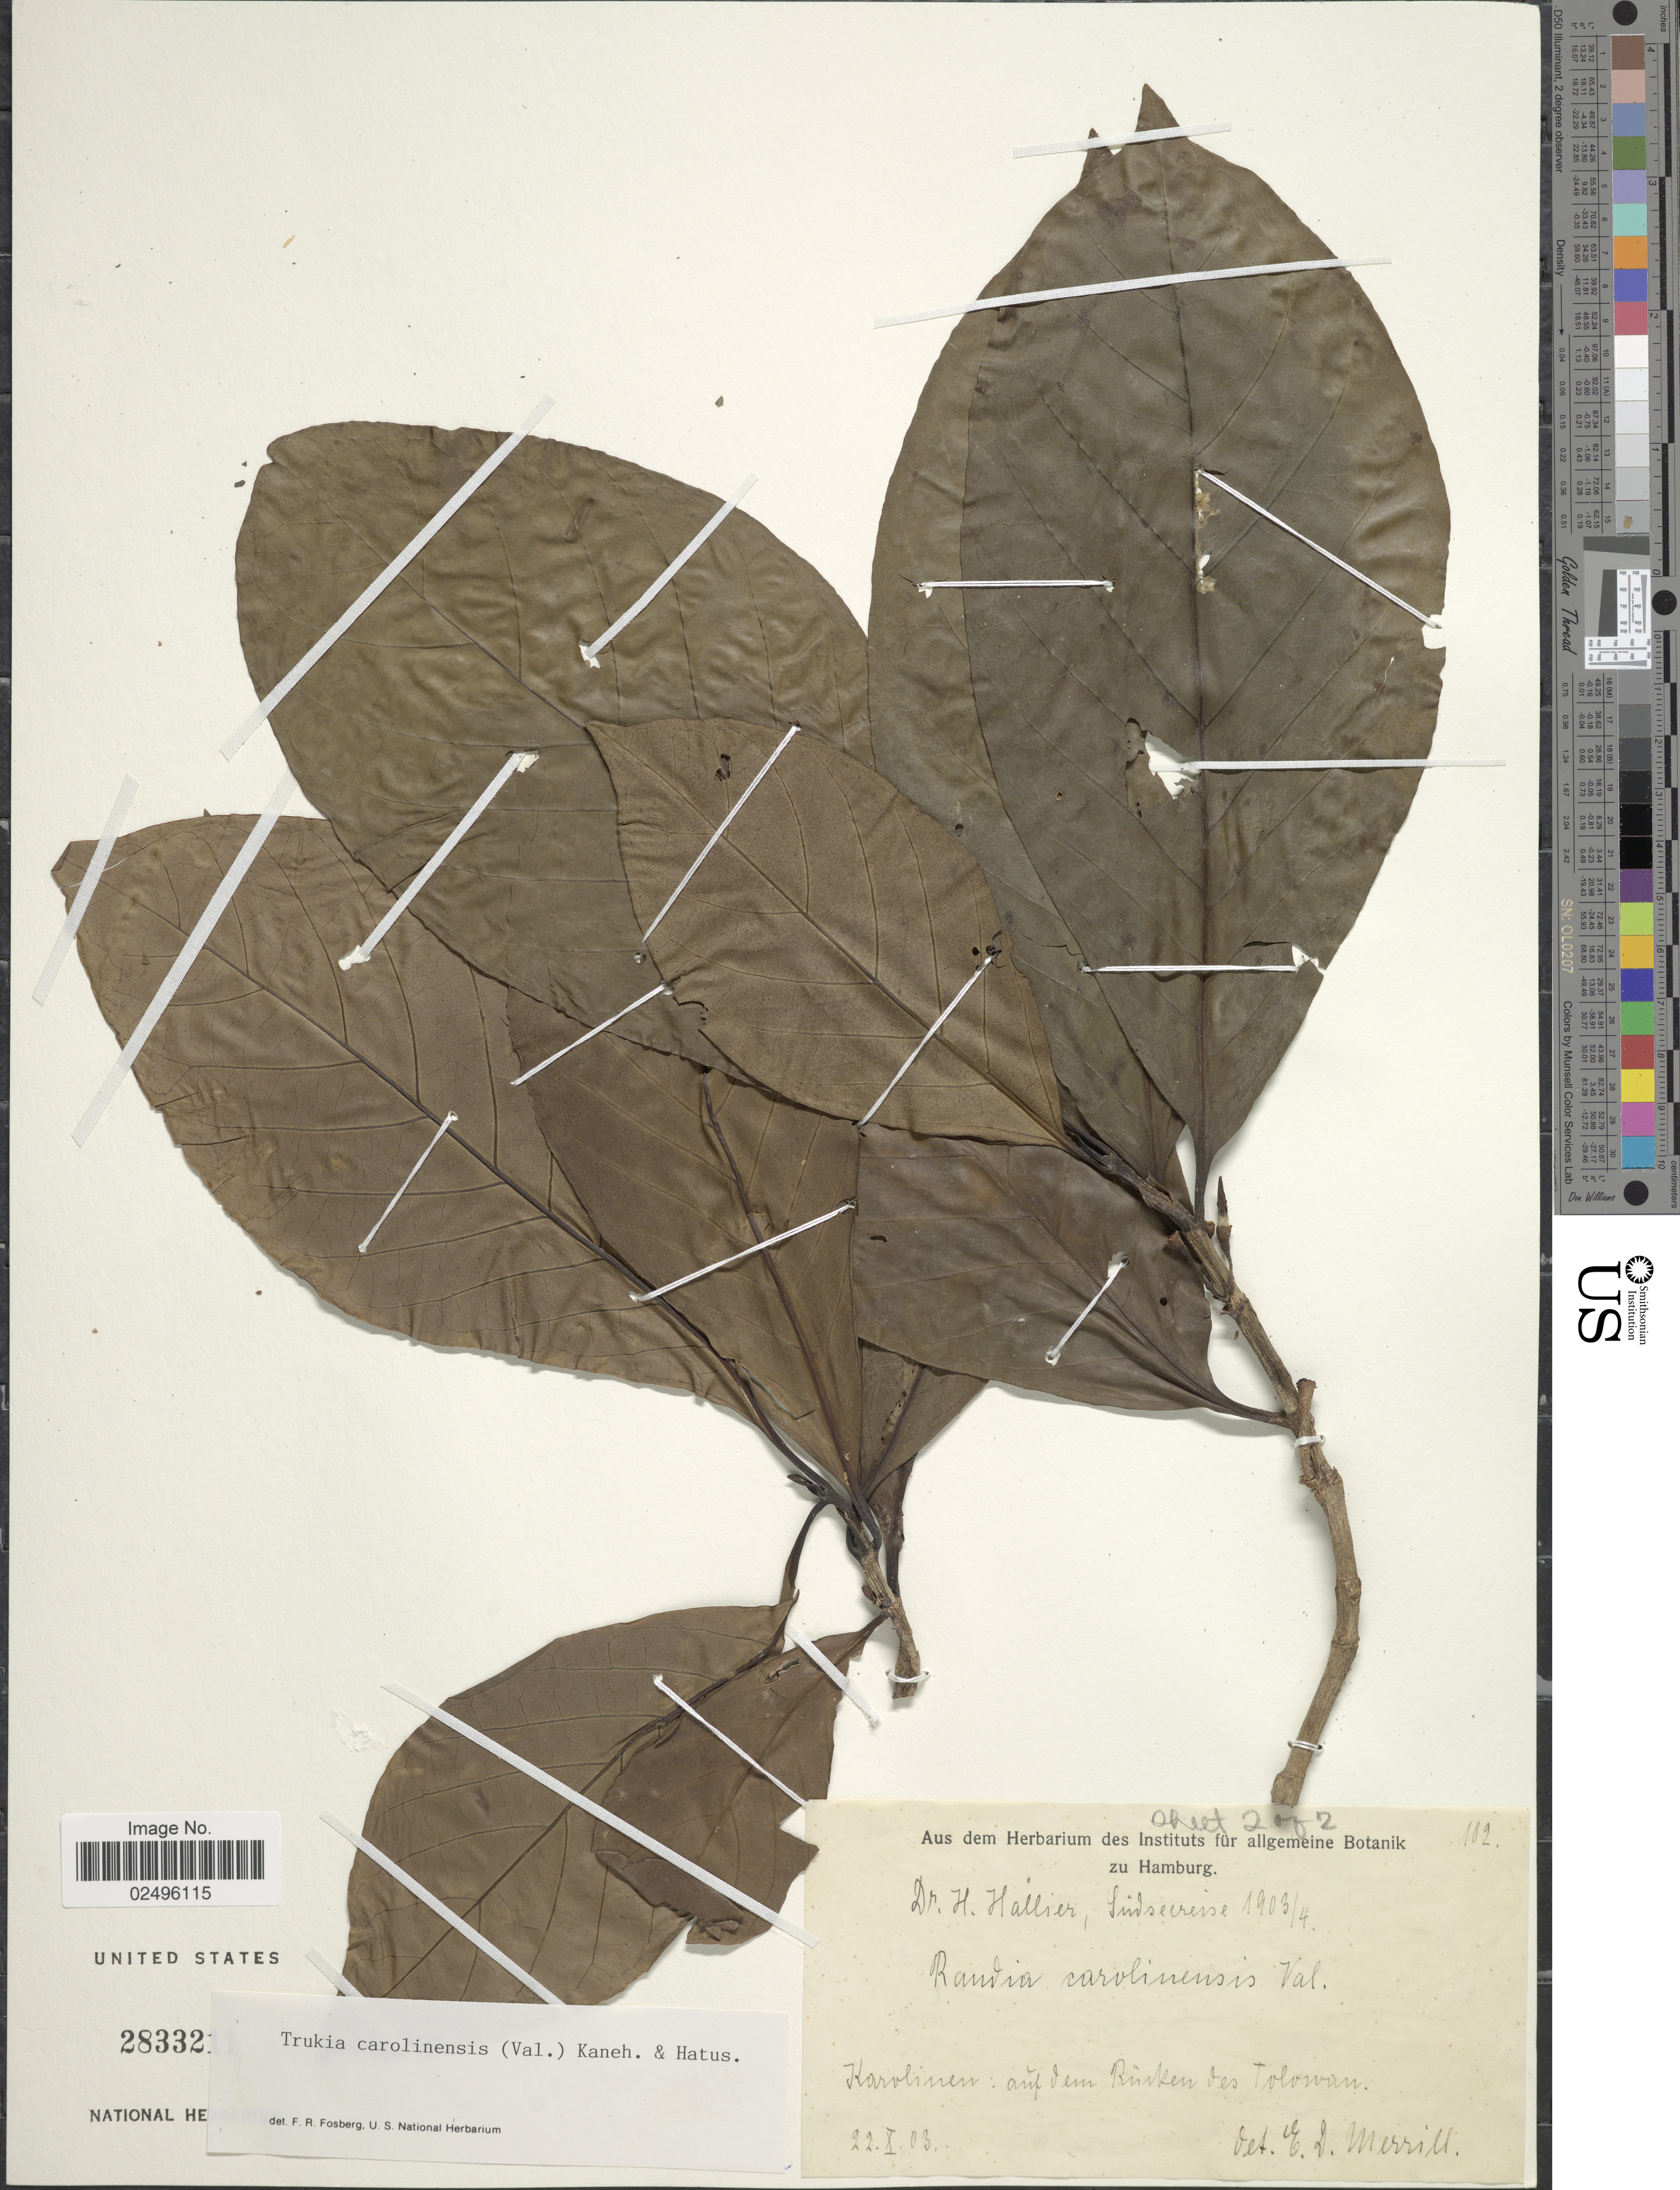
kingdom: Plantae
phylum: Tracheophyta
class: Magnoliopsida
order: Gentianales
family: Rubiaceae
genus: Trukia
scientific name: Trukia carolinensis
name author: (Valeton) Kaneh. & Hatus.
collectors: H. G. Hallier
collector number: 102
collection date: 1903-10-22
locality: Karolinen: auf dem Rïnken des Tolowan